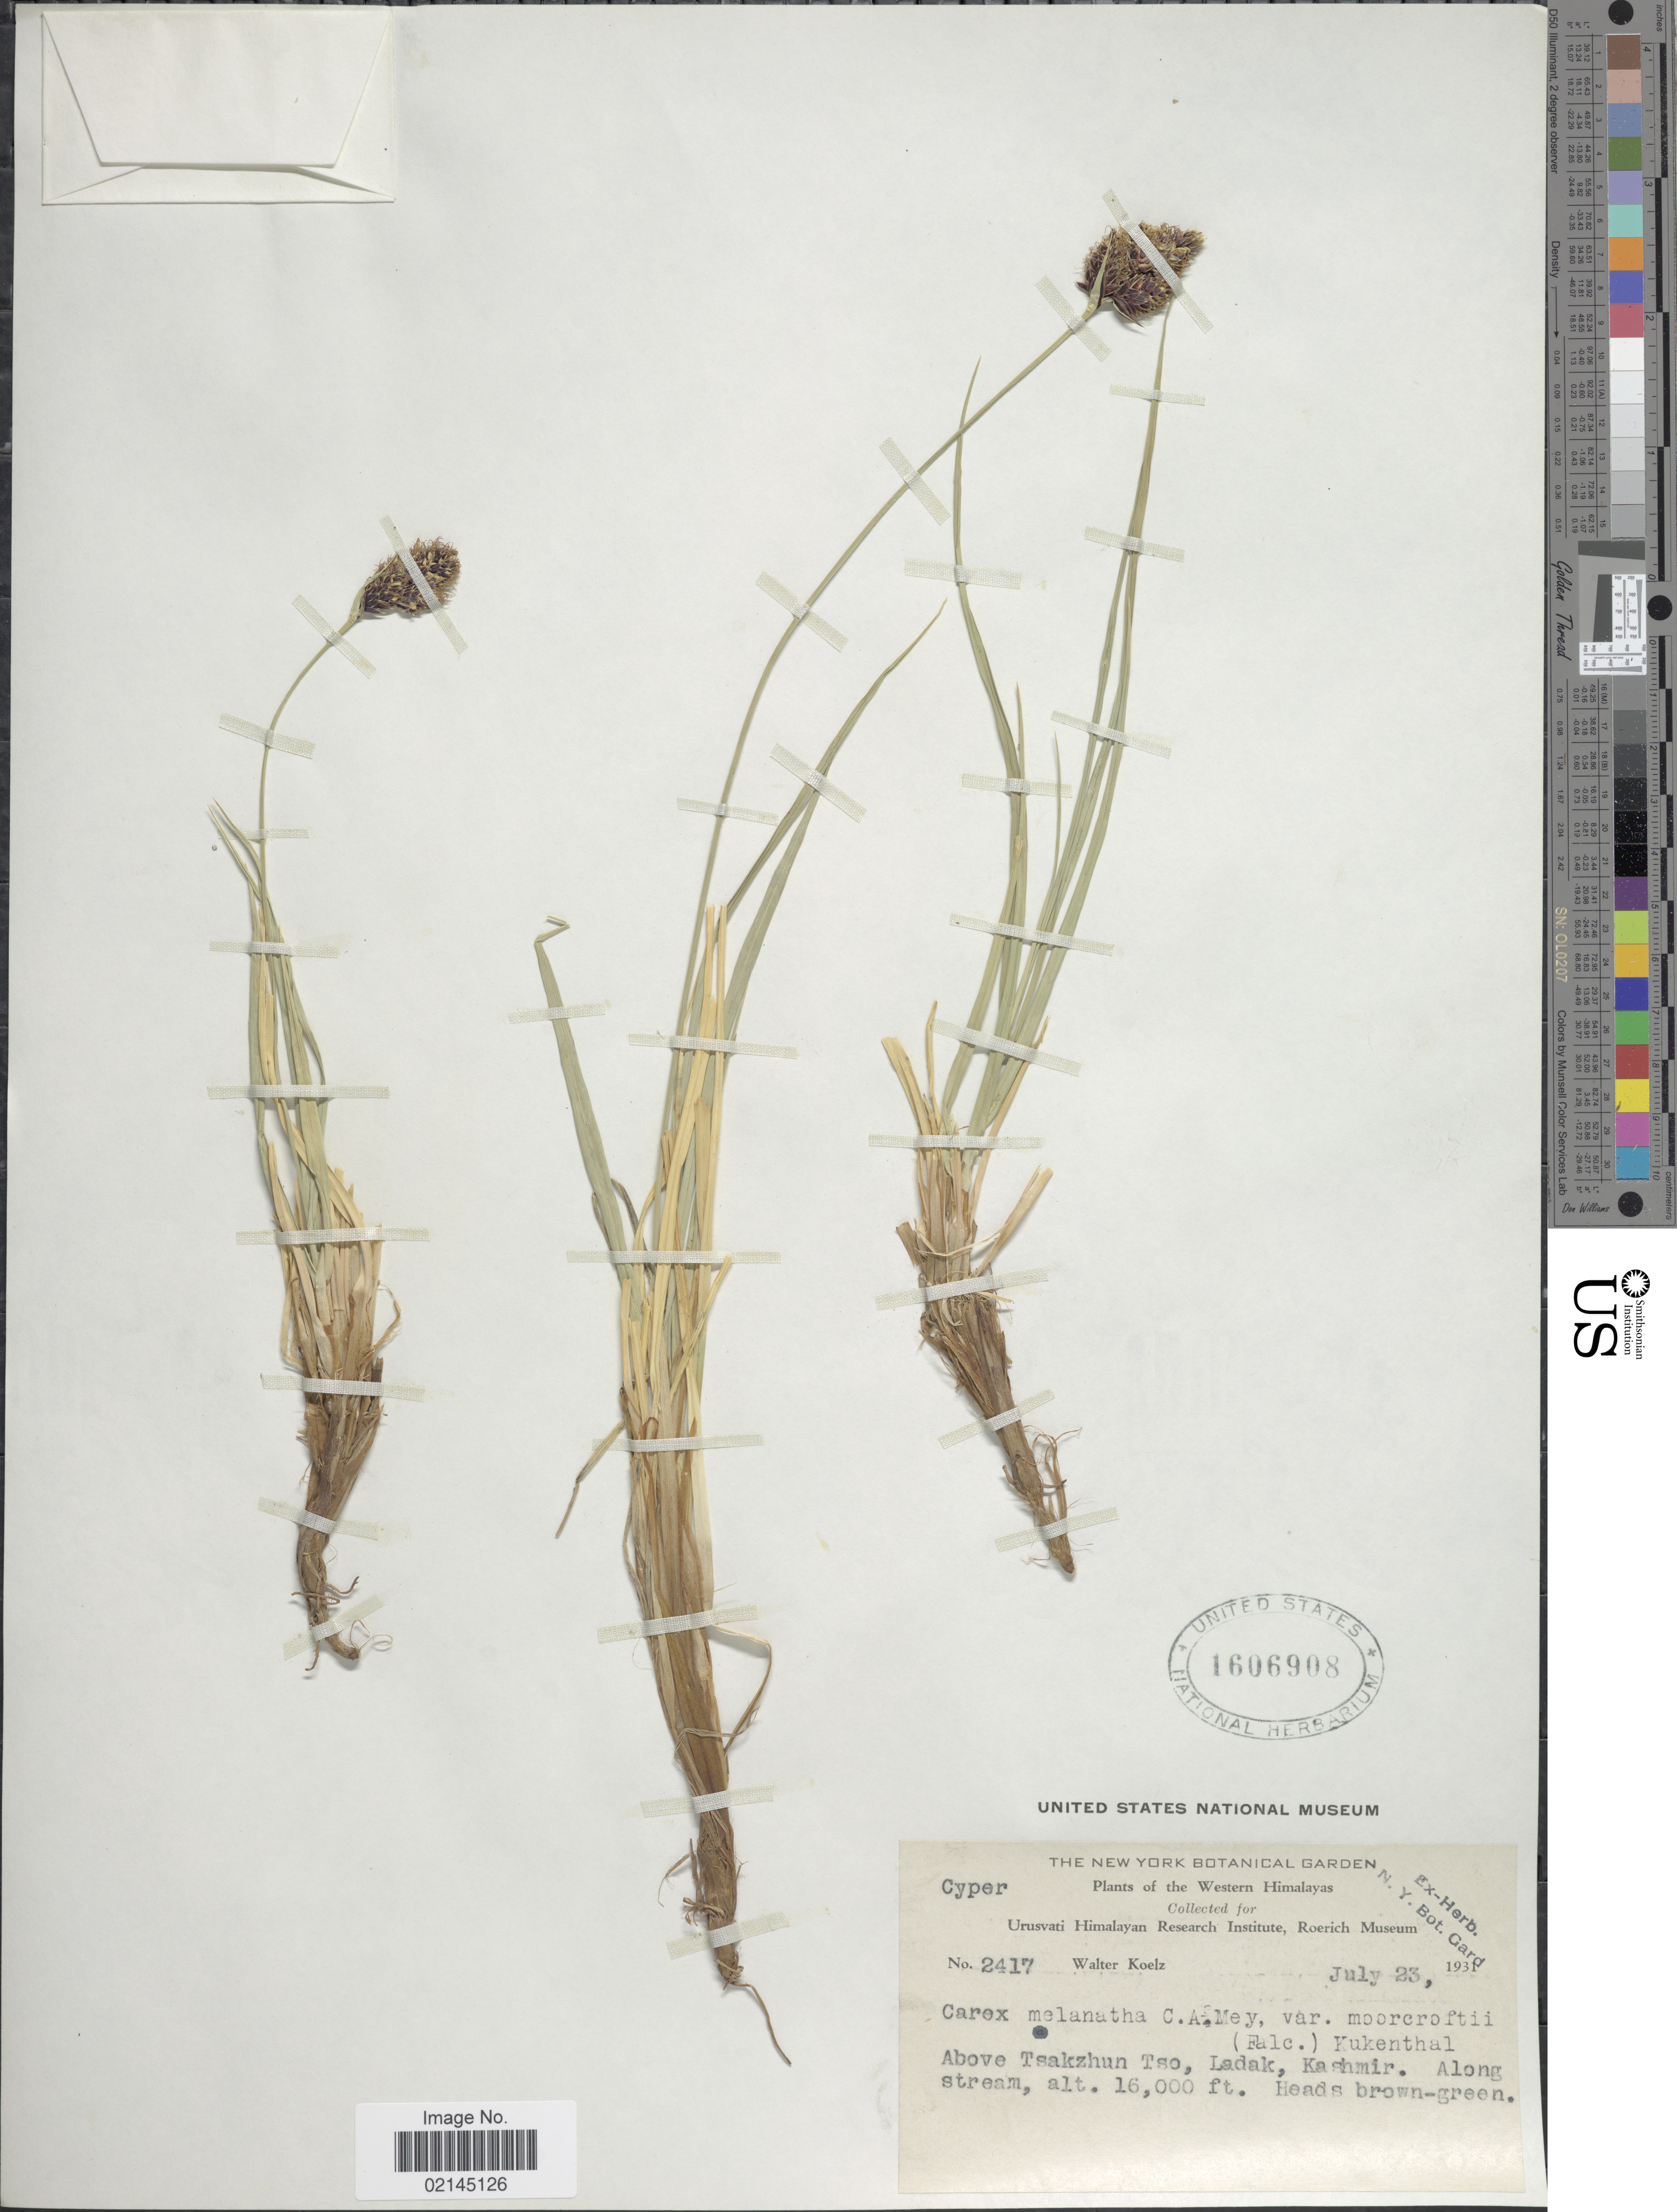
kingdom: Plantae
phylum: Tracheophyta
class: Liliopsida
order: Poales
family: Cyperaceae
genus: Carex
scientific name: Carex melanantha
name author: C.A. Mey.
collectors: W. N. Koelz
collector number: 2417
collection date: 1931-07-23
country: India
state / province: Ladakh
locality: Western Himalayas, above Tsakzhun Tso, Ladak, Kashmir, along stream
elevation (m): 4877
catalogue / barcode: US 1606908